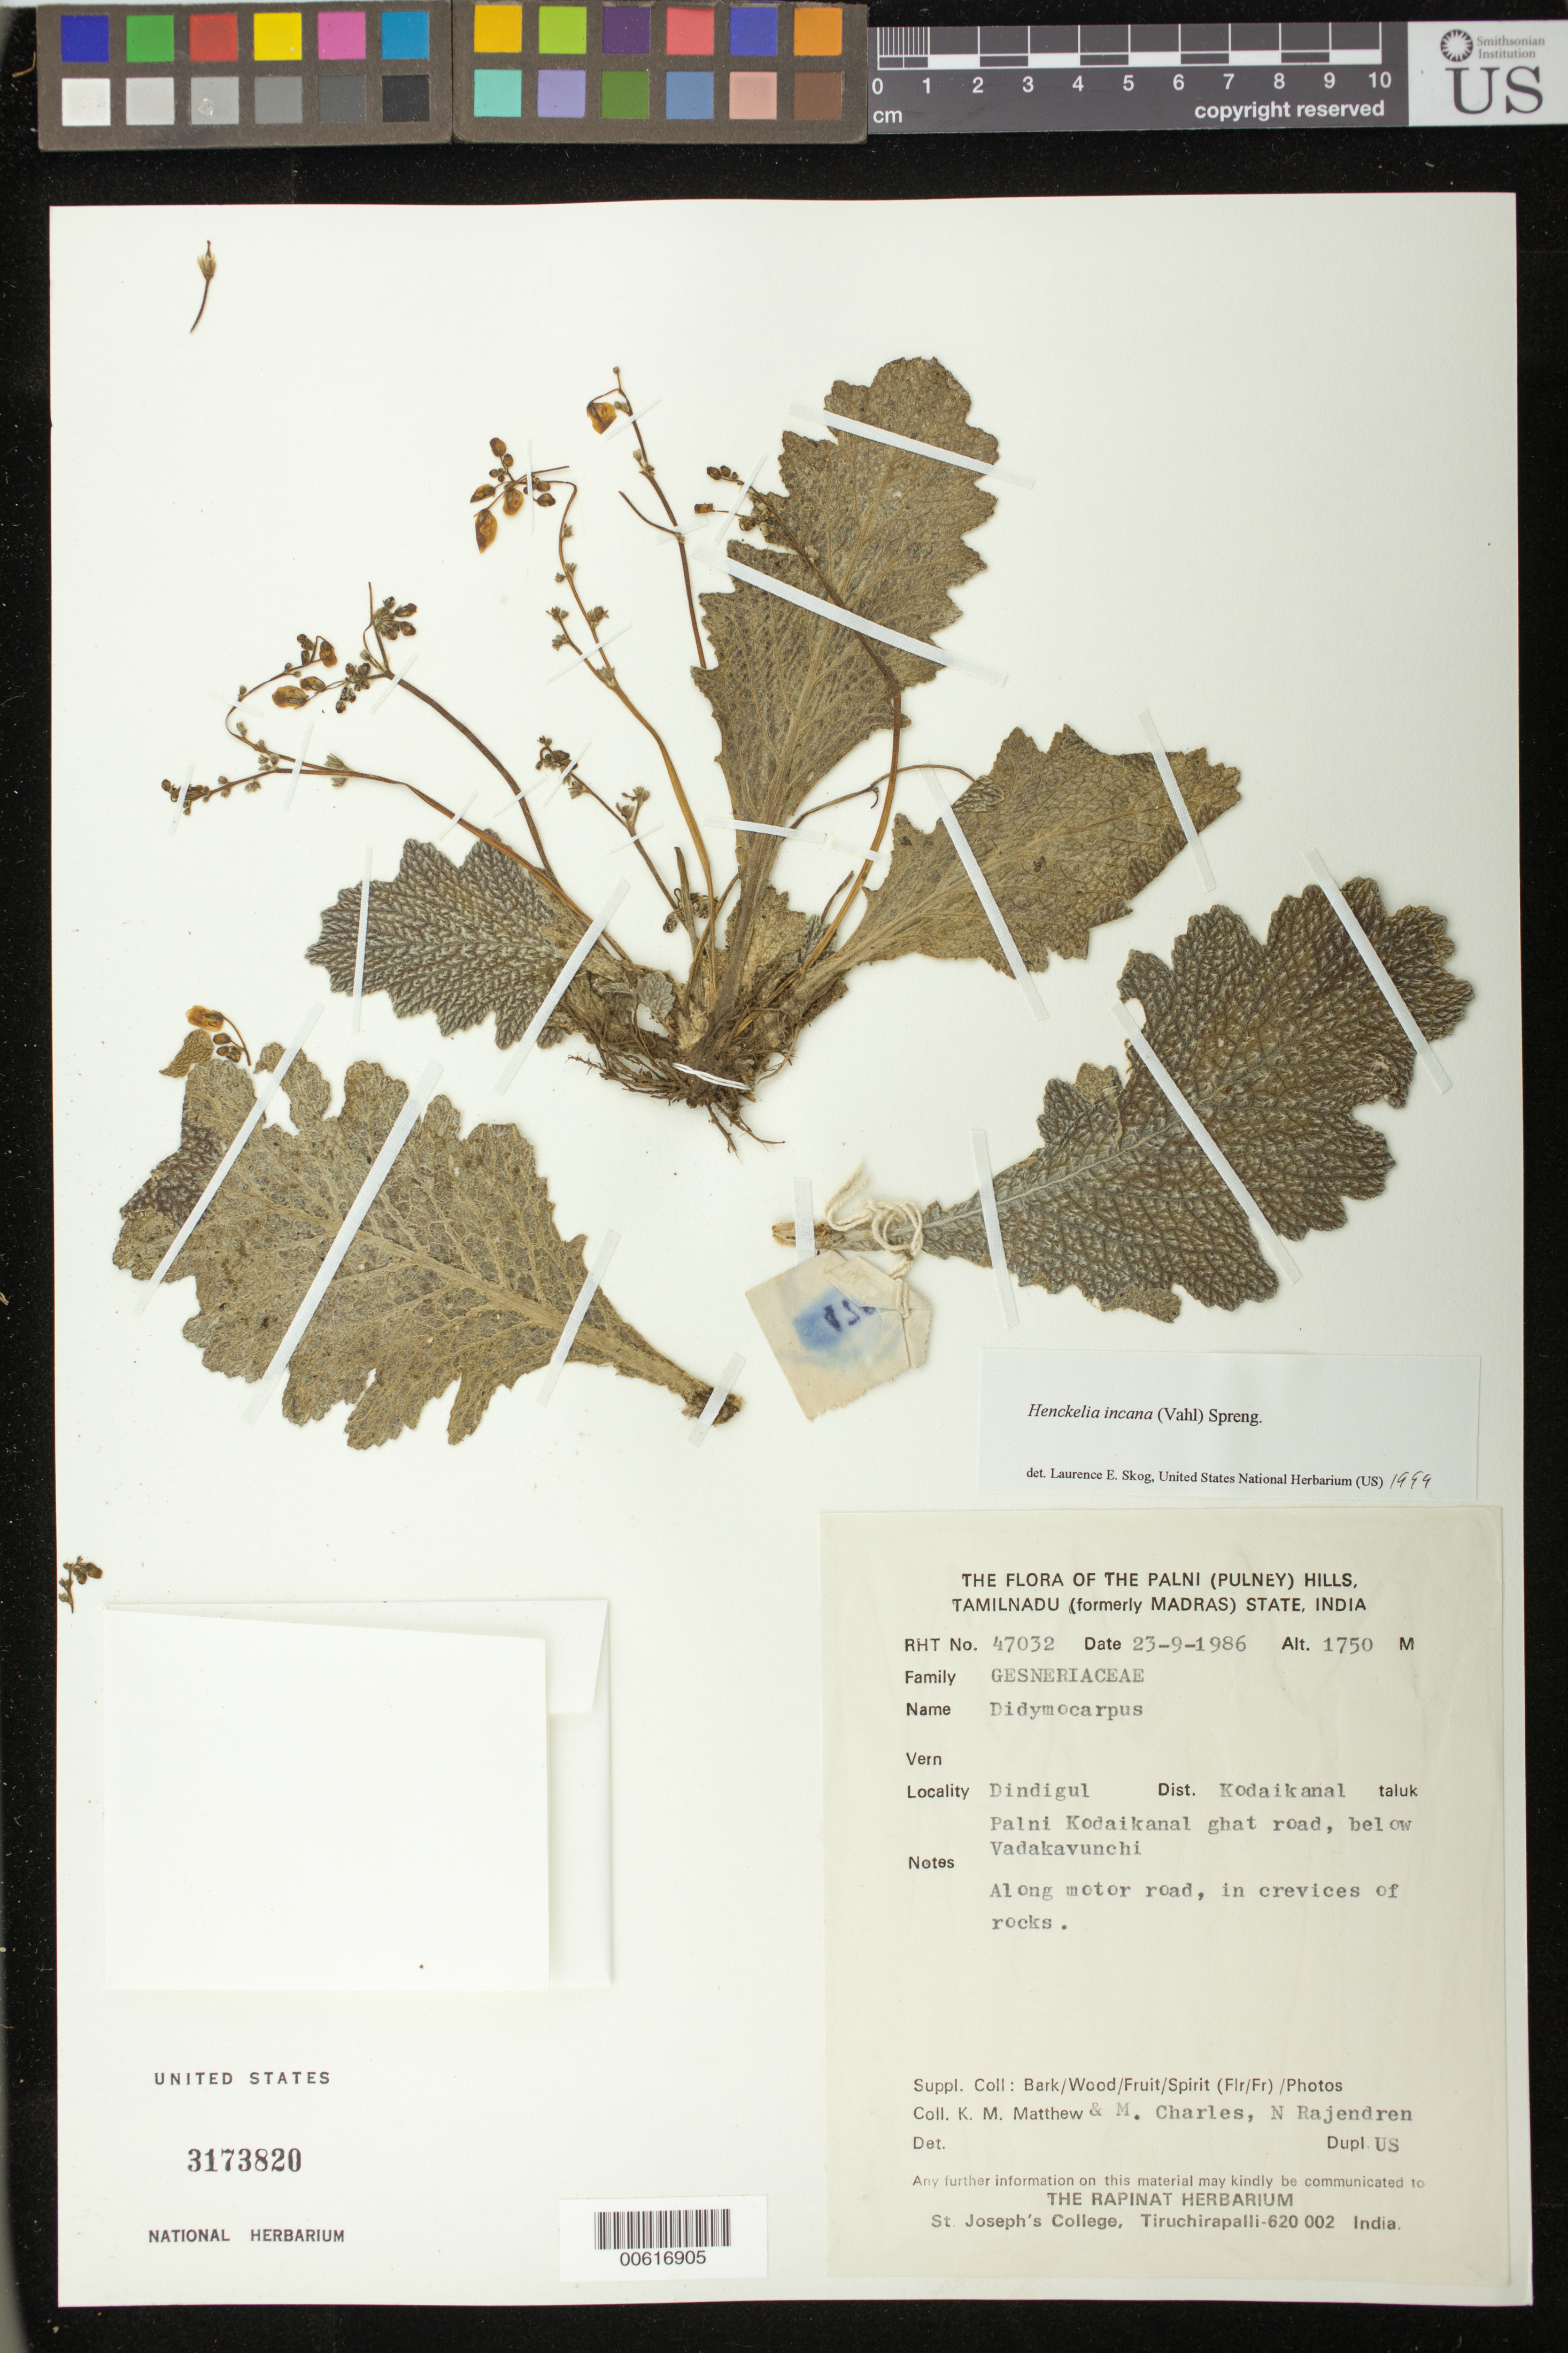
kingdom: Plantae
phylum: Tracheophyta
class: Magnoliopsida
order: Lamiales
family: Gesneriaceae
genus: Henckelia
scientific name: Henckelia incana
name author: (Vahl) Spreng.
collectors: K. M. Matthew, M. Charles & N. Rajendren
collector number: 47032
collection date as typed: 23 Sep 1986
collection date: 1986-09-23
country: India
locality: Dindigul, kodaikanal taluk, palni kodaikanal ghat road, below vadakavunchi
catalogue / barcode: US 3173820